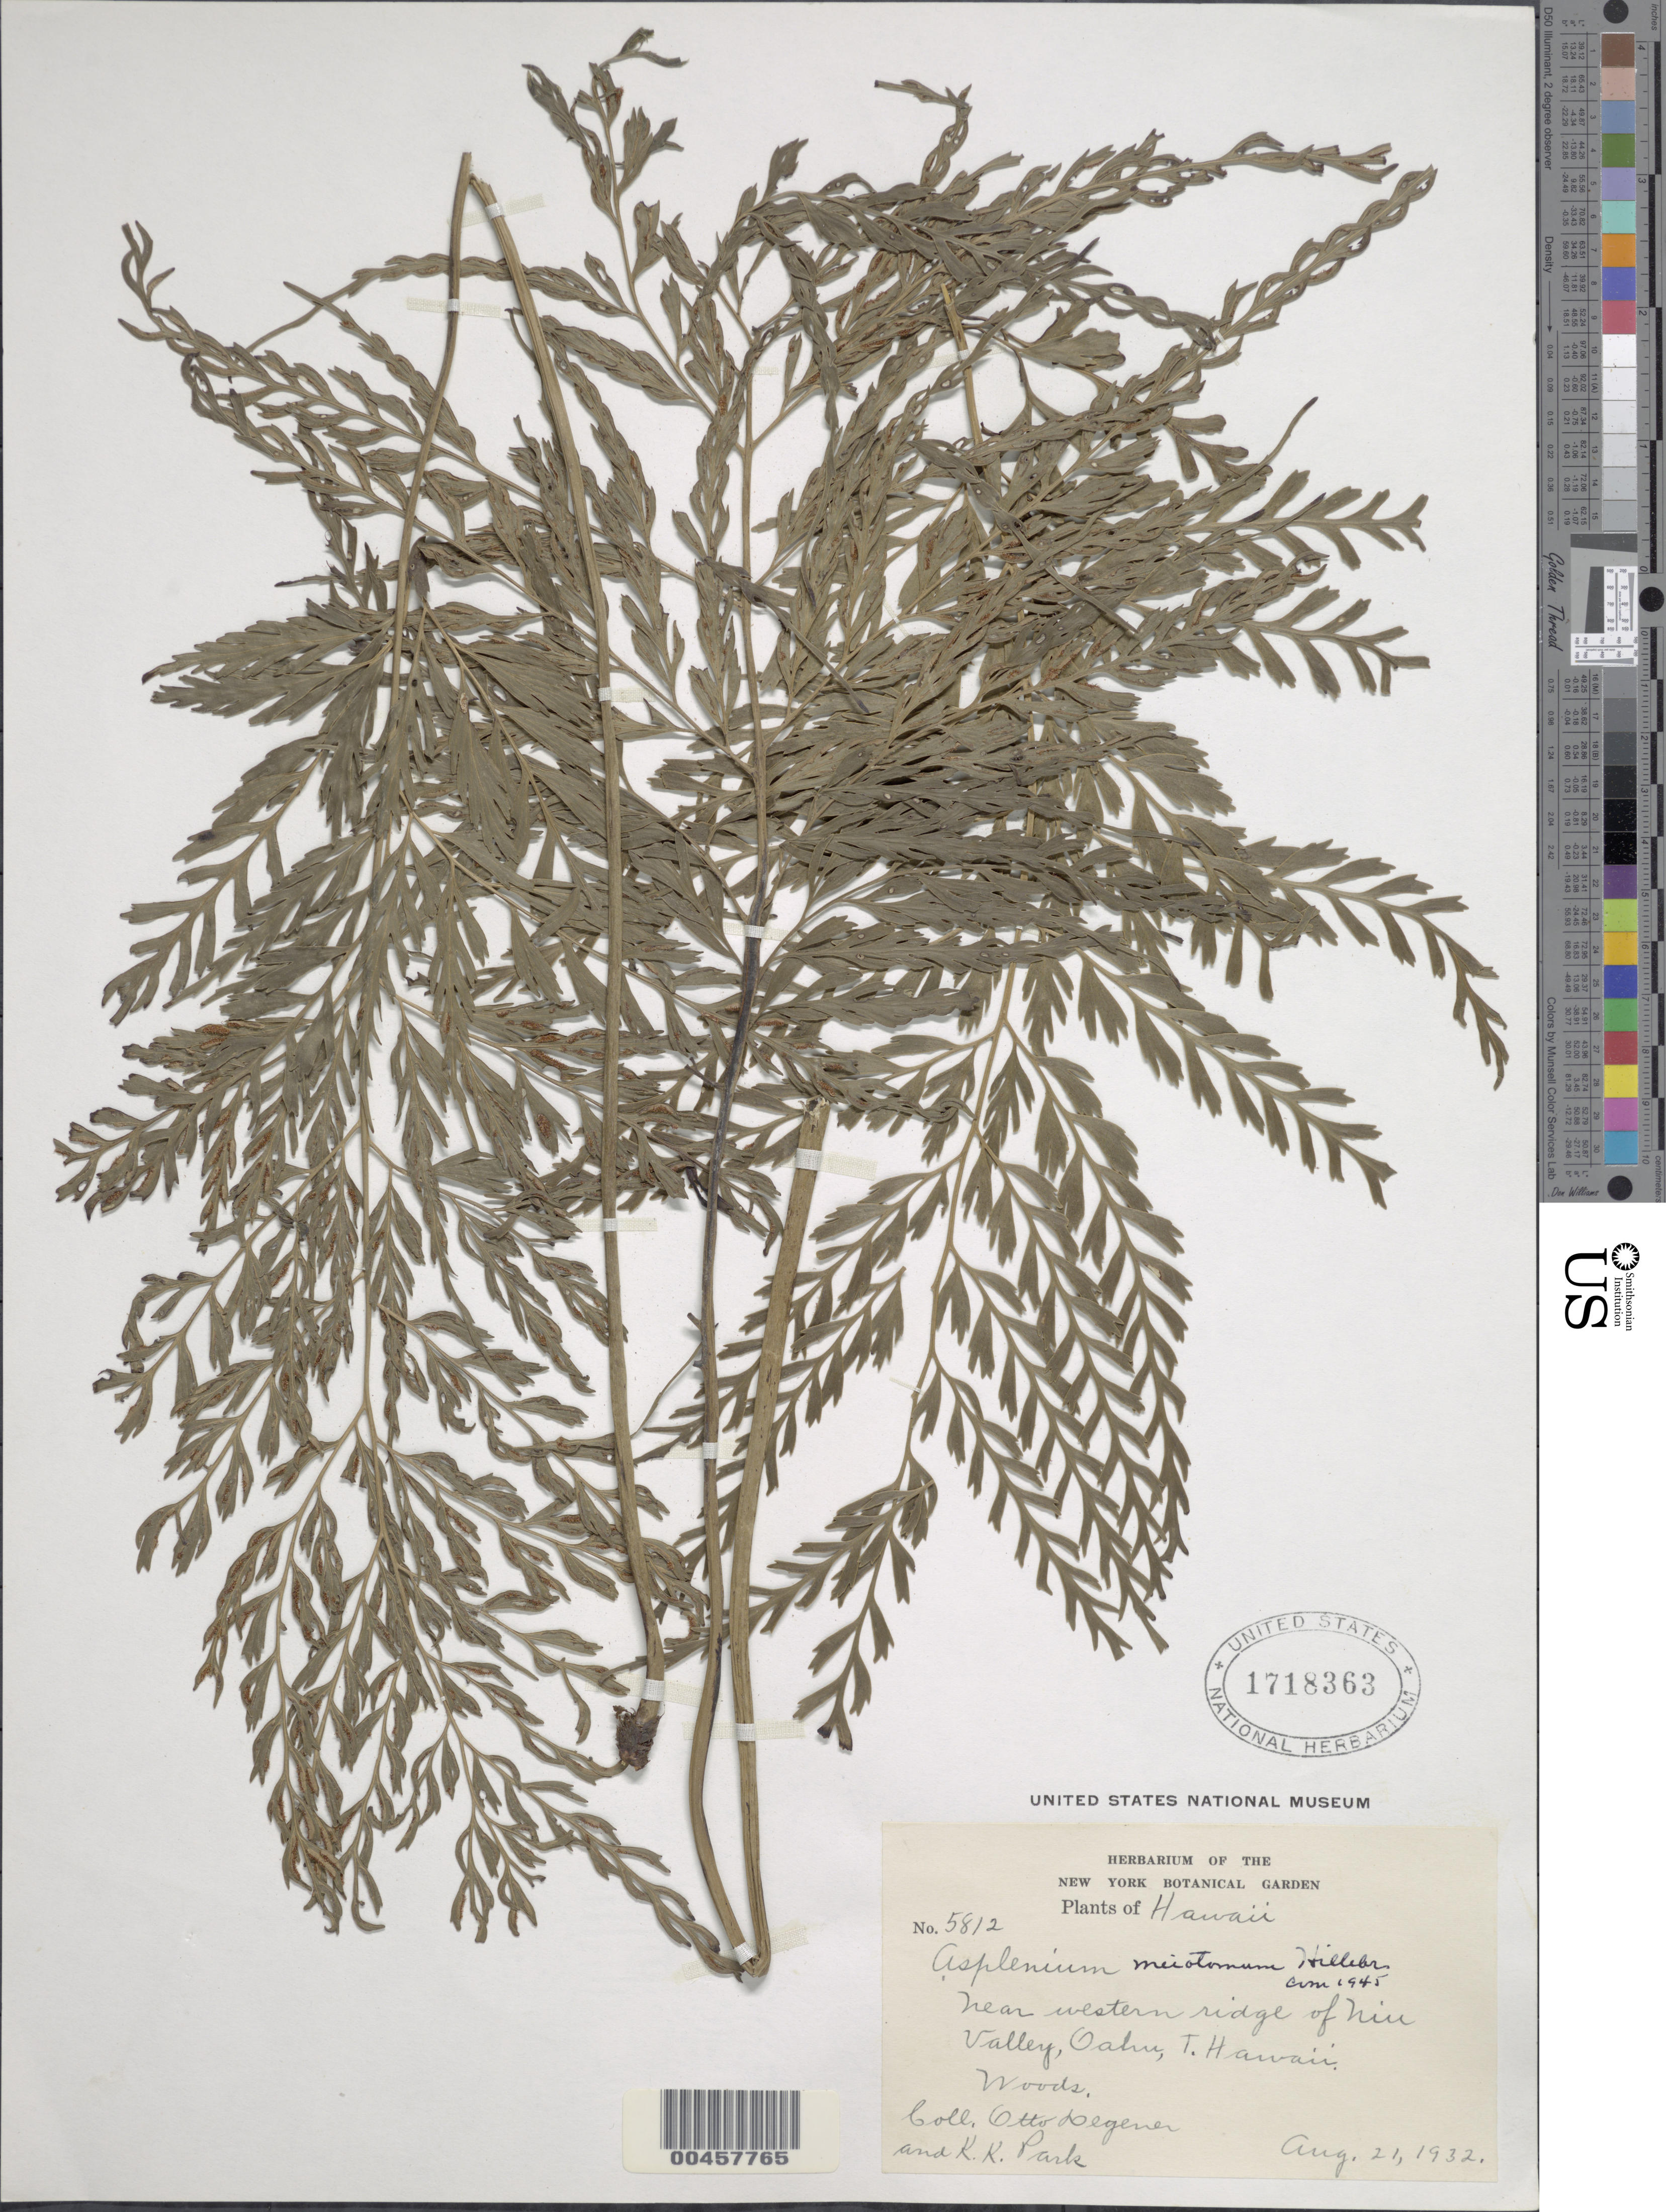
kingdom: Plantae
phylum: Tracheophyta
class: Polypodiopsida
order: Polypodiales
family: Aspleniaceae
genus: Asplenium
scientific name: Asplenium kaulfussii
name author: Schltdl.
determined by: Wagner, W. L., (BOT), Smithsonian Institution - National Museum of Natural History (UNITED STATES)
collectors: O. Degener & K. Park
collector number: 5812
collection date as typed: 21 Aug 1932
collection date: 1932-08-21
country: United States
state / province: Hawaii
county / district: Honolulu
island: Oahu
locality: near western ridge of Niu Valley, Oahu, T. Hawaii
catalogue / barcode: US 1718363